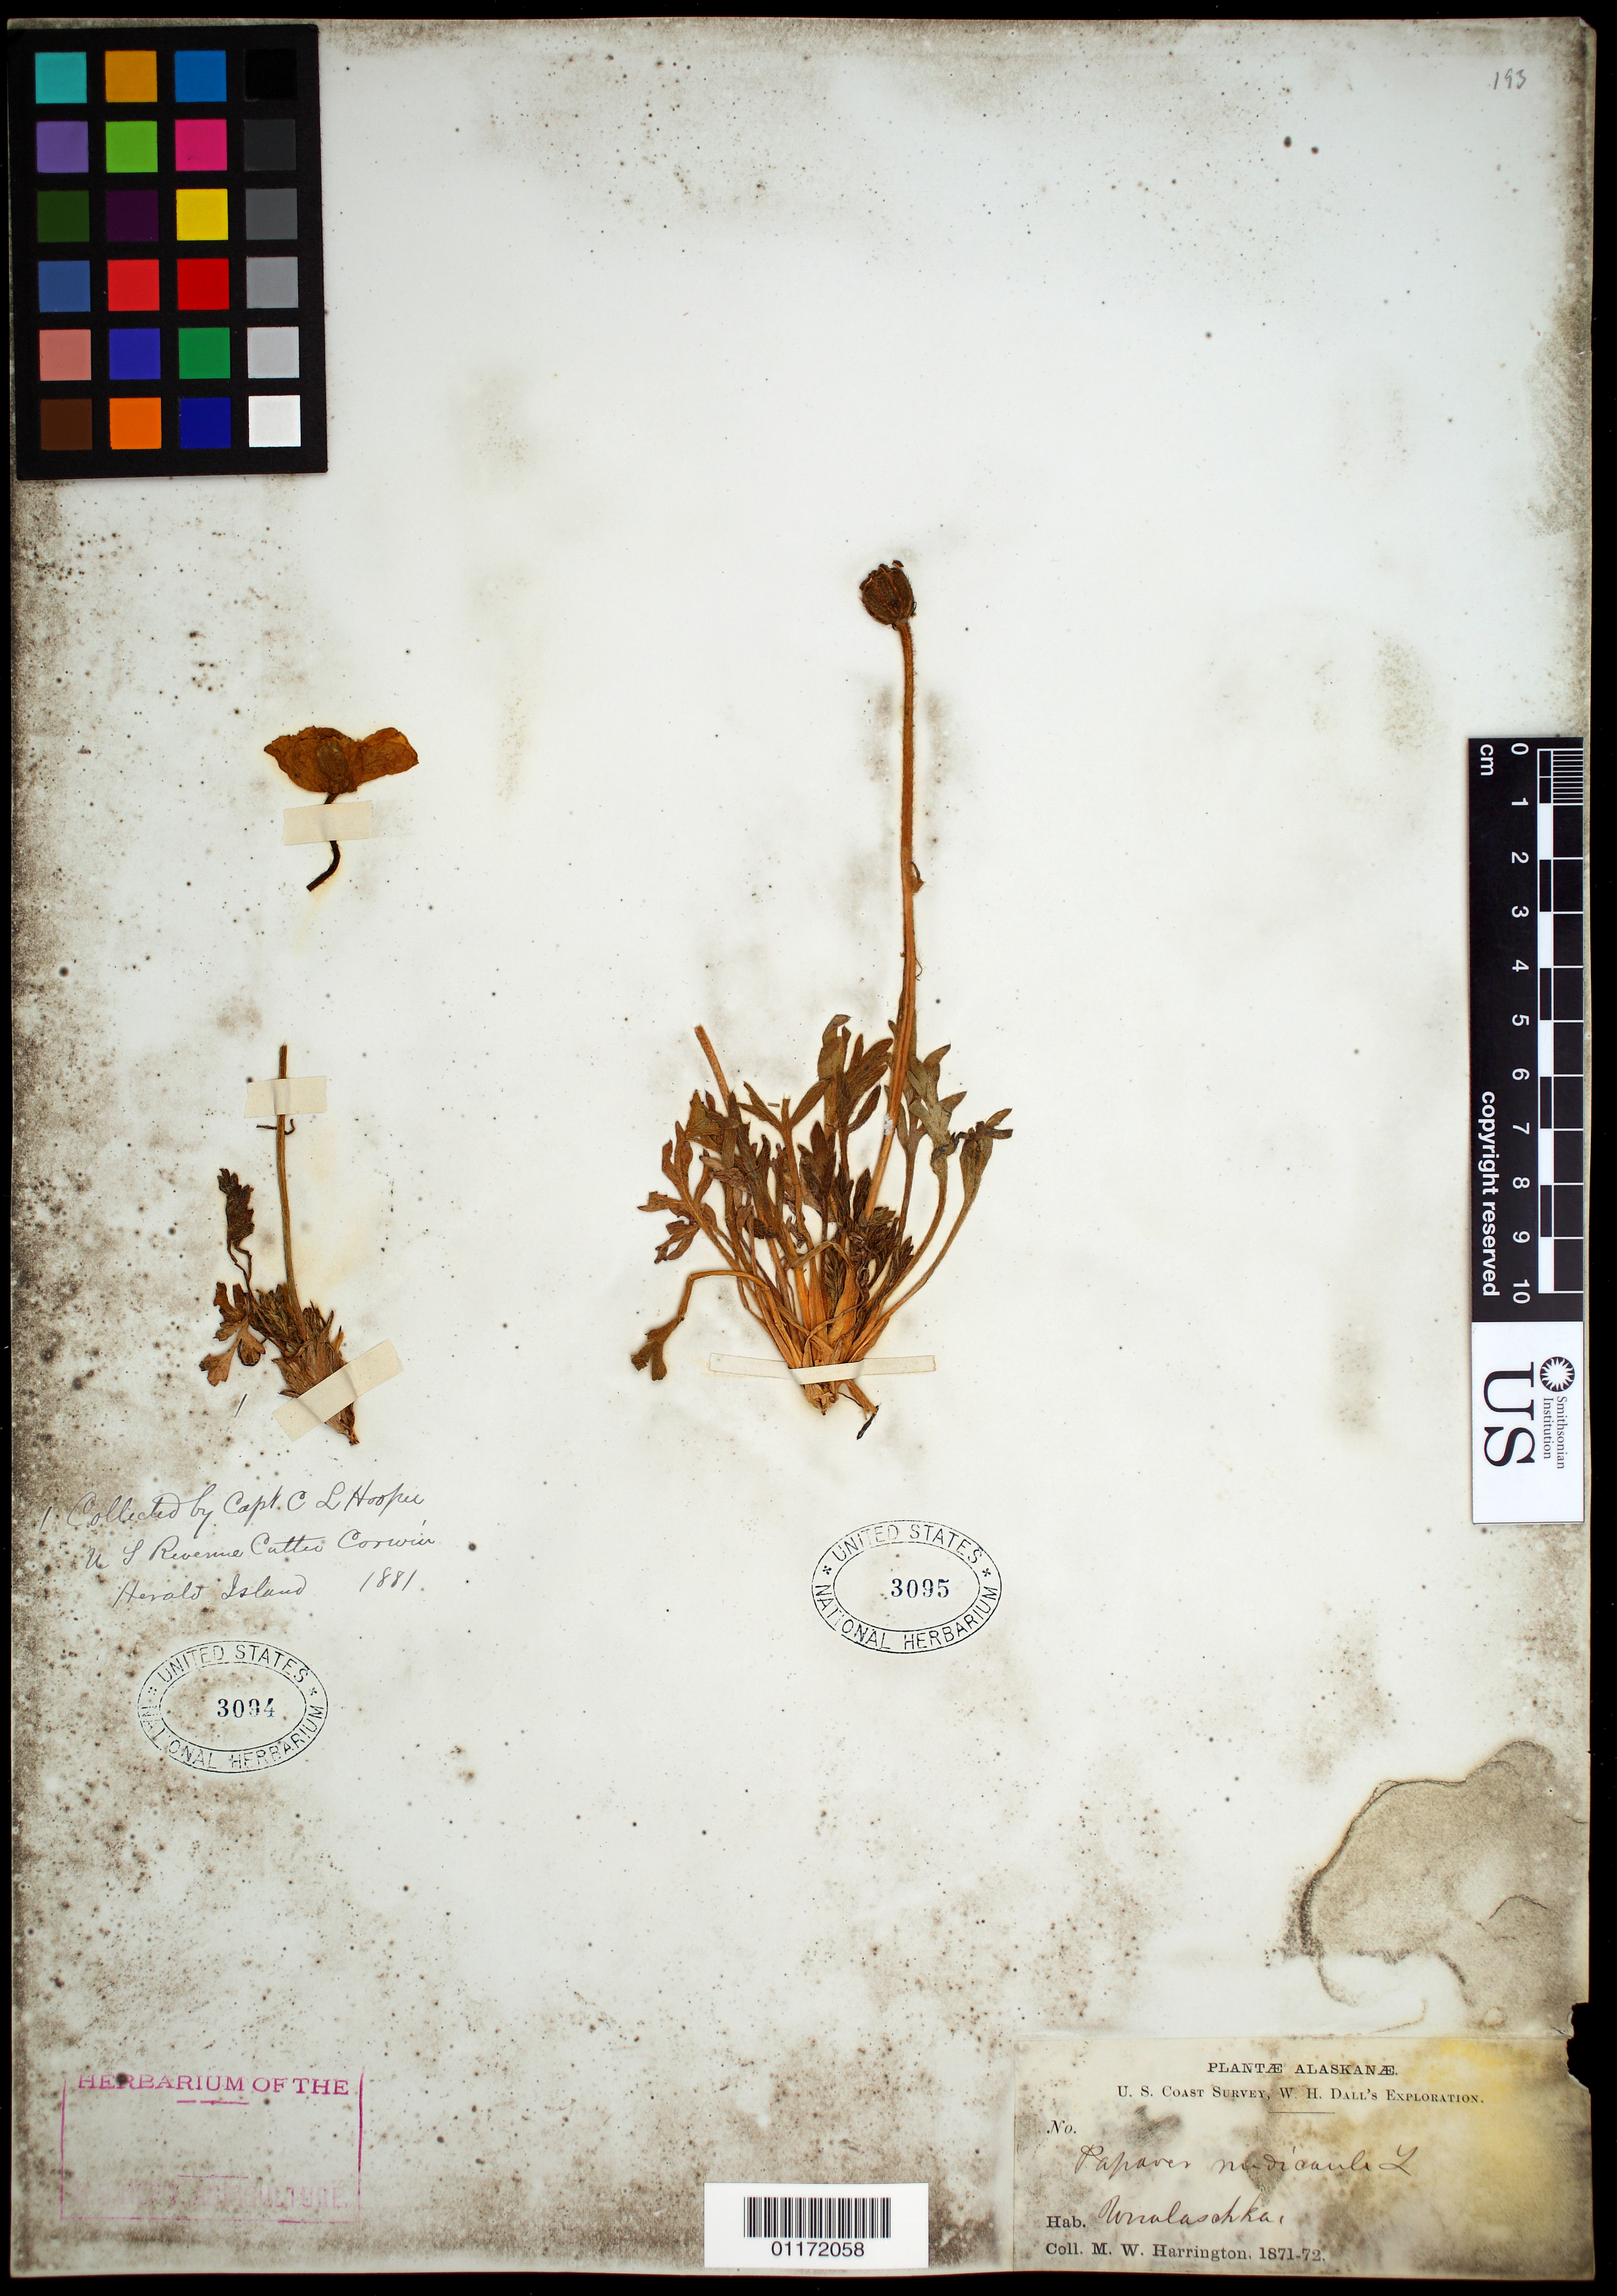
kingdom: Plantae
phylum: Tracheophyta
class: Magnoliopsida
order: Ranunculales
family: Papaveraceae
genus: Papaver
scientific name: Papaver nudicaule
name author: L.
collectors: C. Hooper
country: Russian Federation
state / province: Chukotka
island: Gerald [ Herald ]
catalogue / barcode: US 3094-2